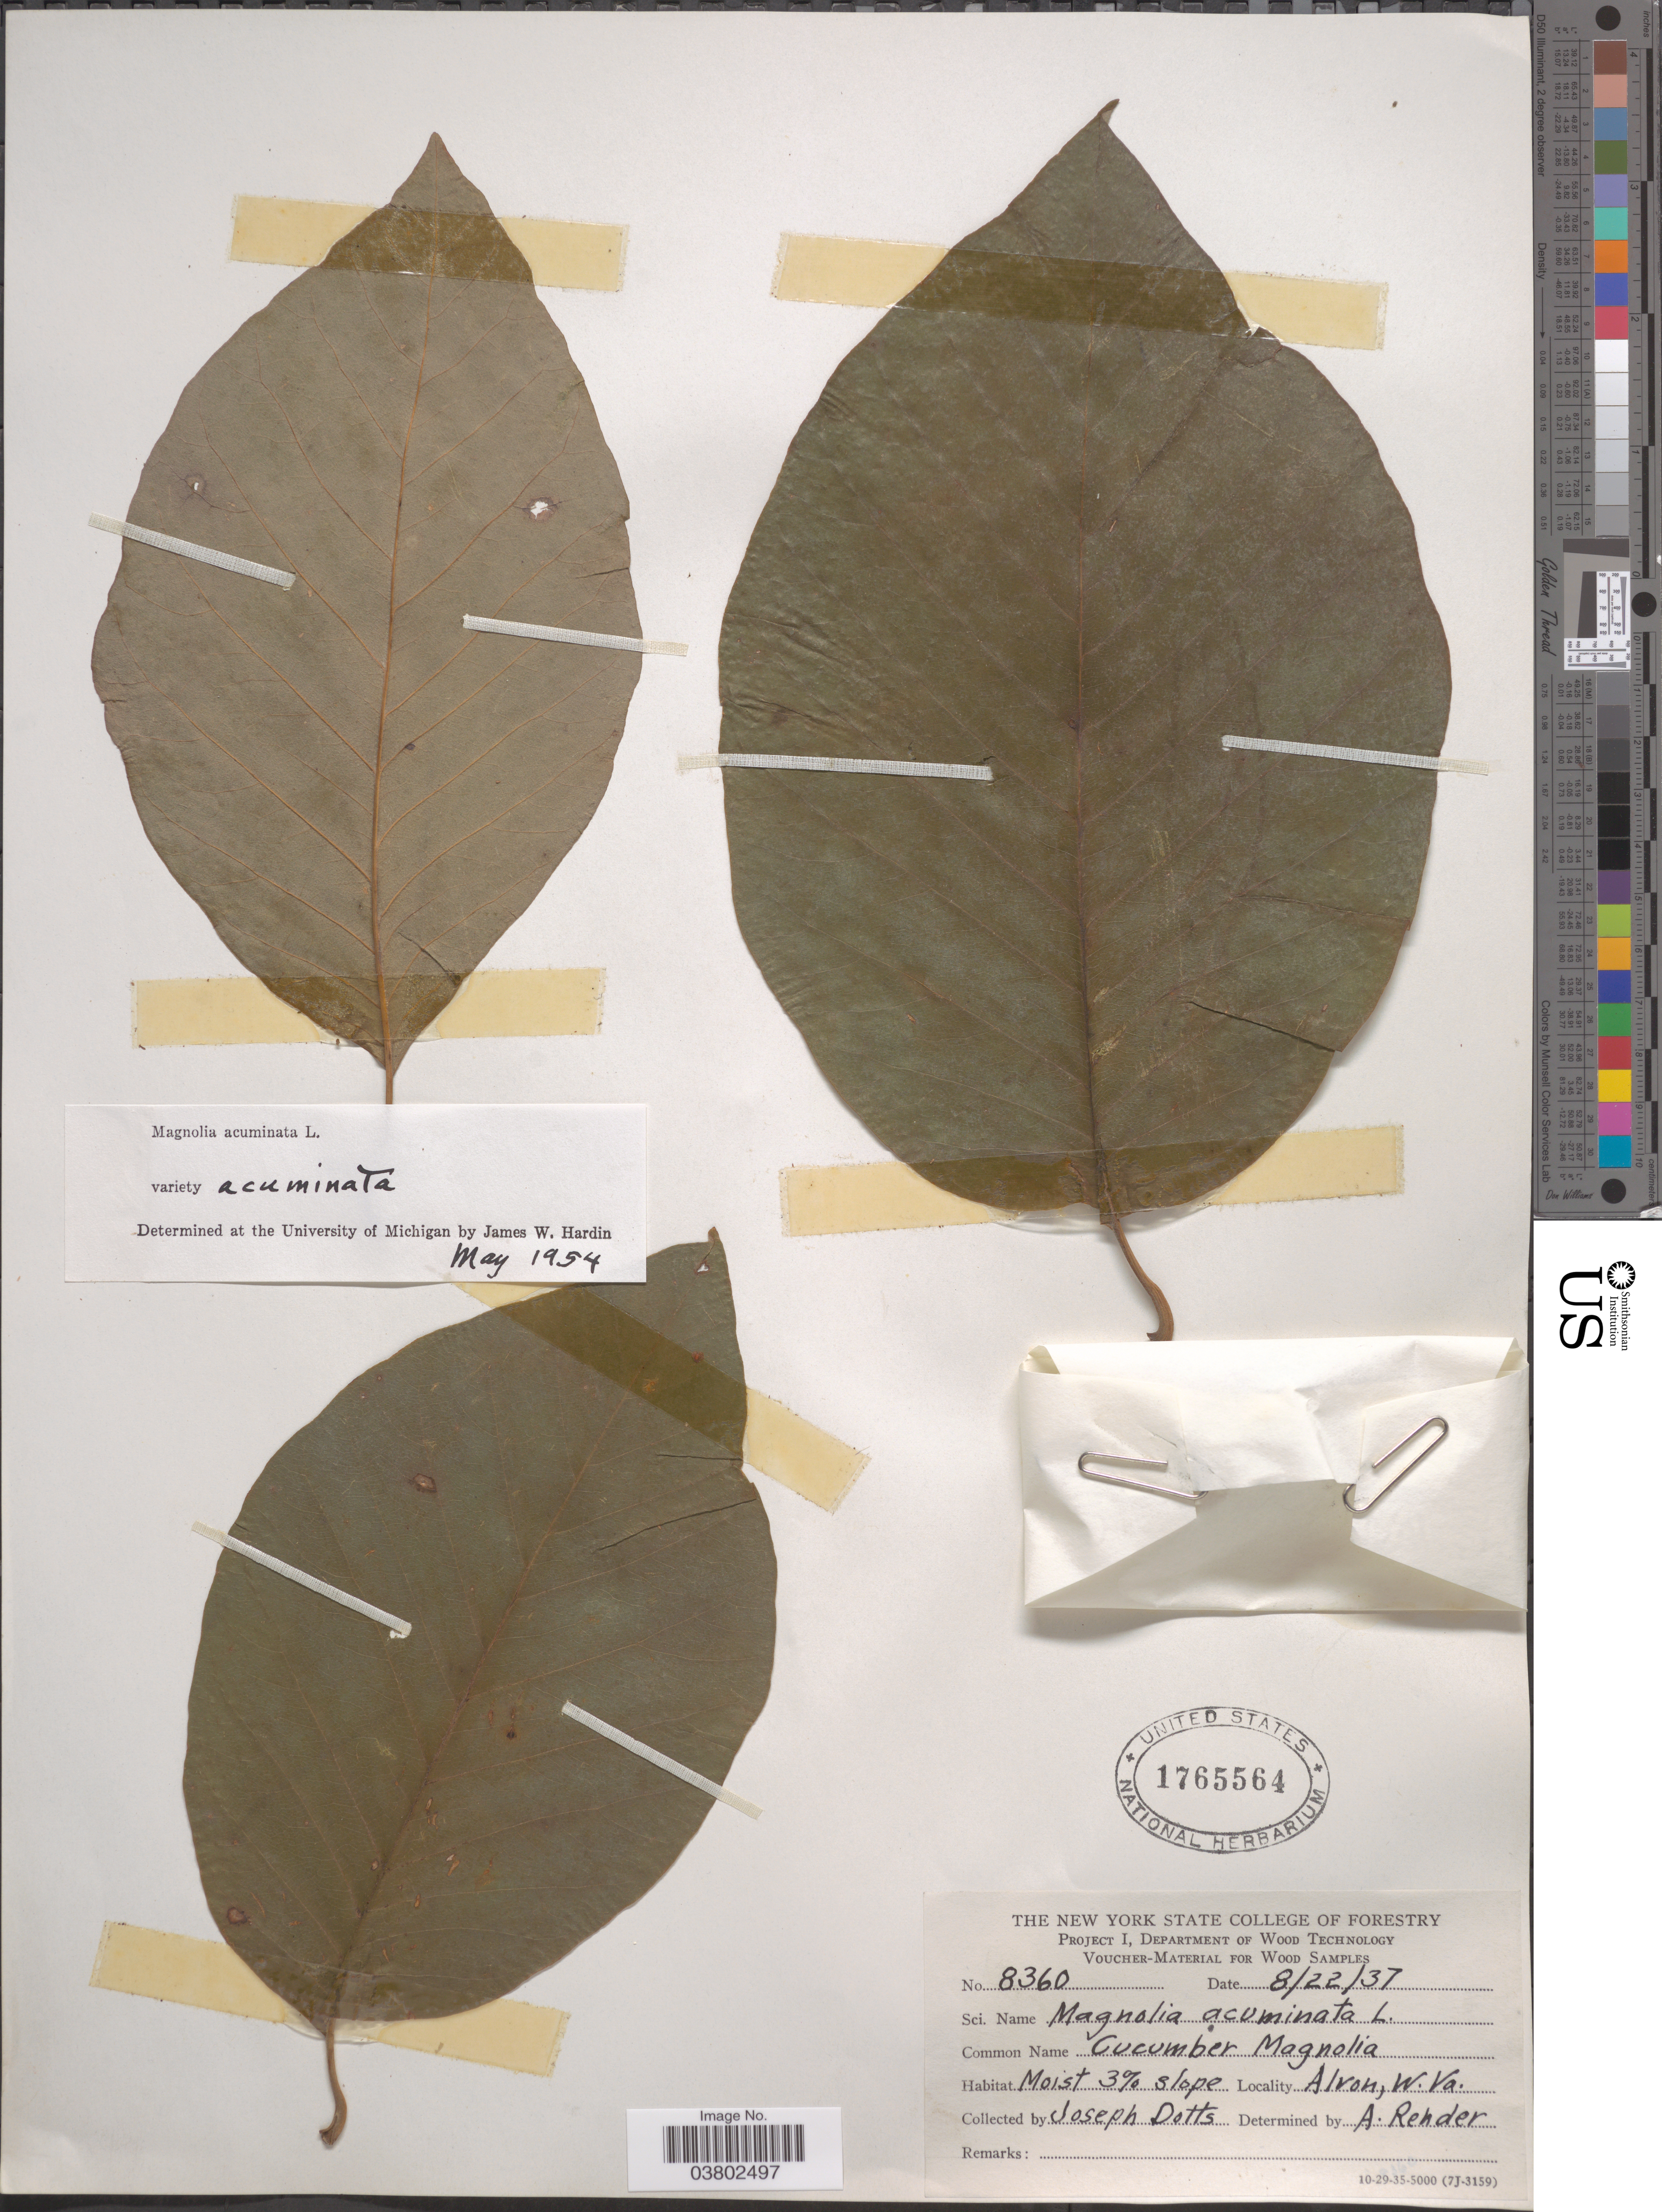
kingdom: Plantae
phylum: Tracheophyta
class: Magnoliopsida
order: Magnoliales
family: Magnoliaceae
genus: Magnolia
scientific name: Magnolia acuminata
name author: (L.) L.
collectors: J. Dotts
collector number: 8360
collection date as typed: Transcribed d/m/y: 22/8/37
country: United States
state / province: West Virginia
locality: Alvon.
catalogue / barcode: US 1765564